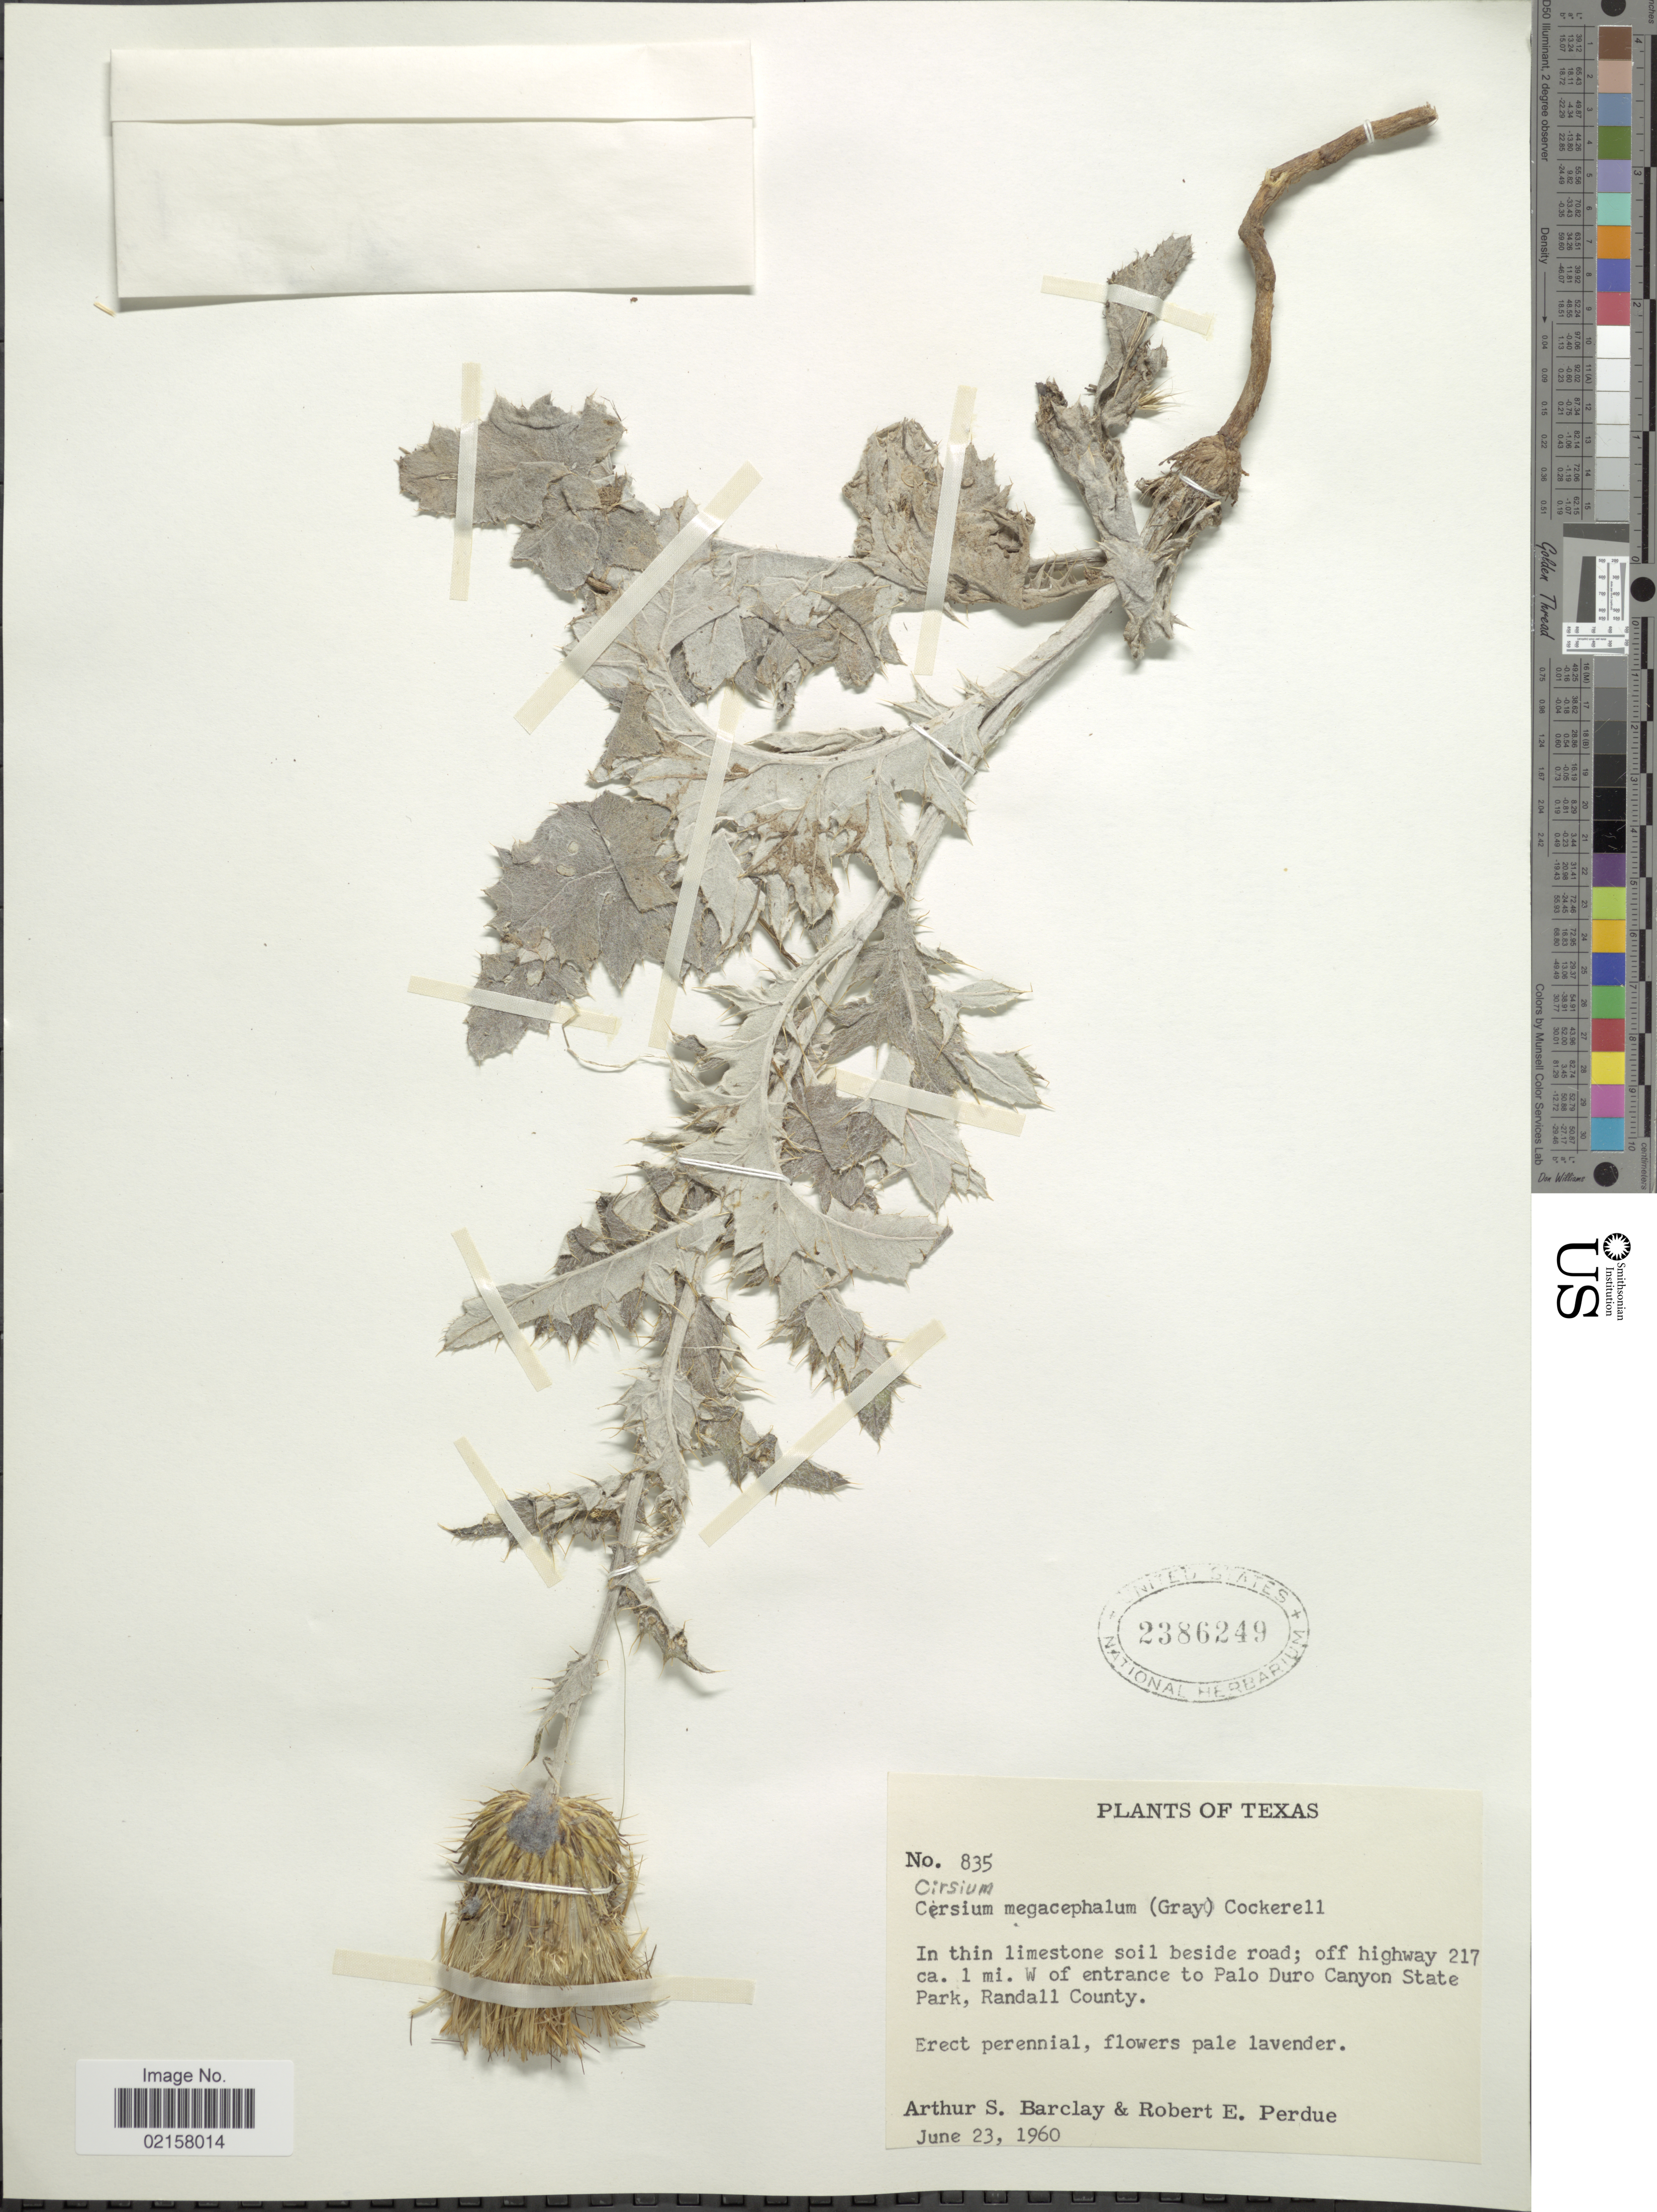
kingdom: Plantae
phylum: Tracheophyta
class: Magnoliopsida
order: Asterales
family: Asteraceae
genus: Cirsium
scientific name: Cirsium undulatum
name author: (Nutt.) Spreng.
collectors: A. S. Barclay & R. E. Perdue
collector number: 835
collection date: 1960-06-23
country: United States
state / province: Texas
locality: In thin limestone soil beside road; off highway 217 ca. 1 mi. W. of entrance to Palo Duro Canyon State Park, Randall County.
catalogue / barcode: US 2386249